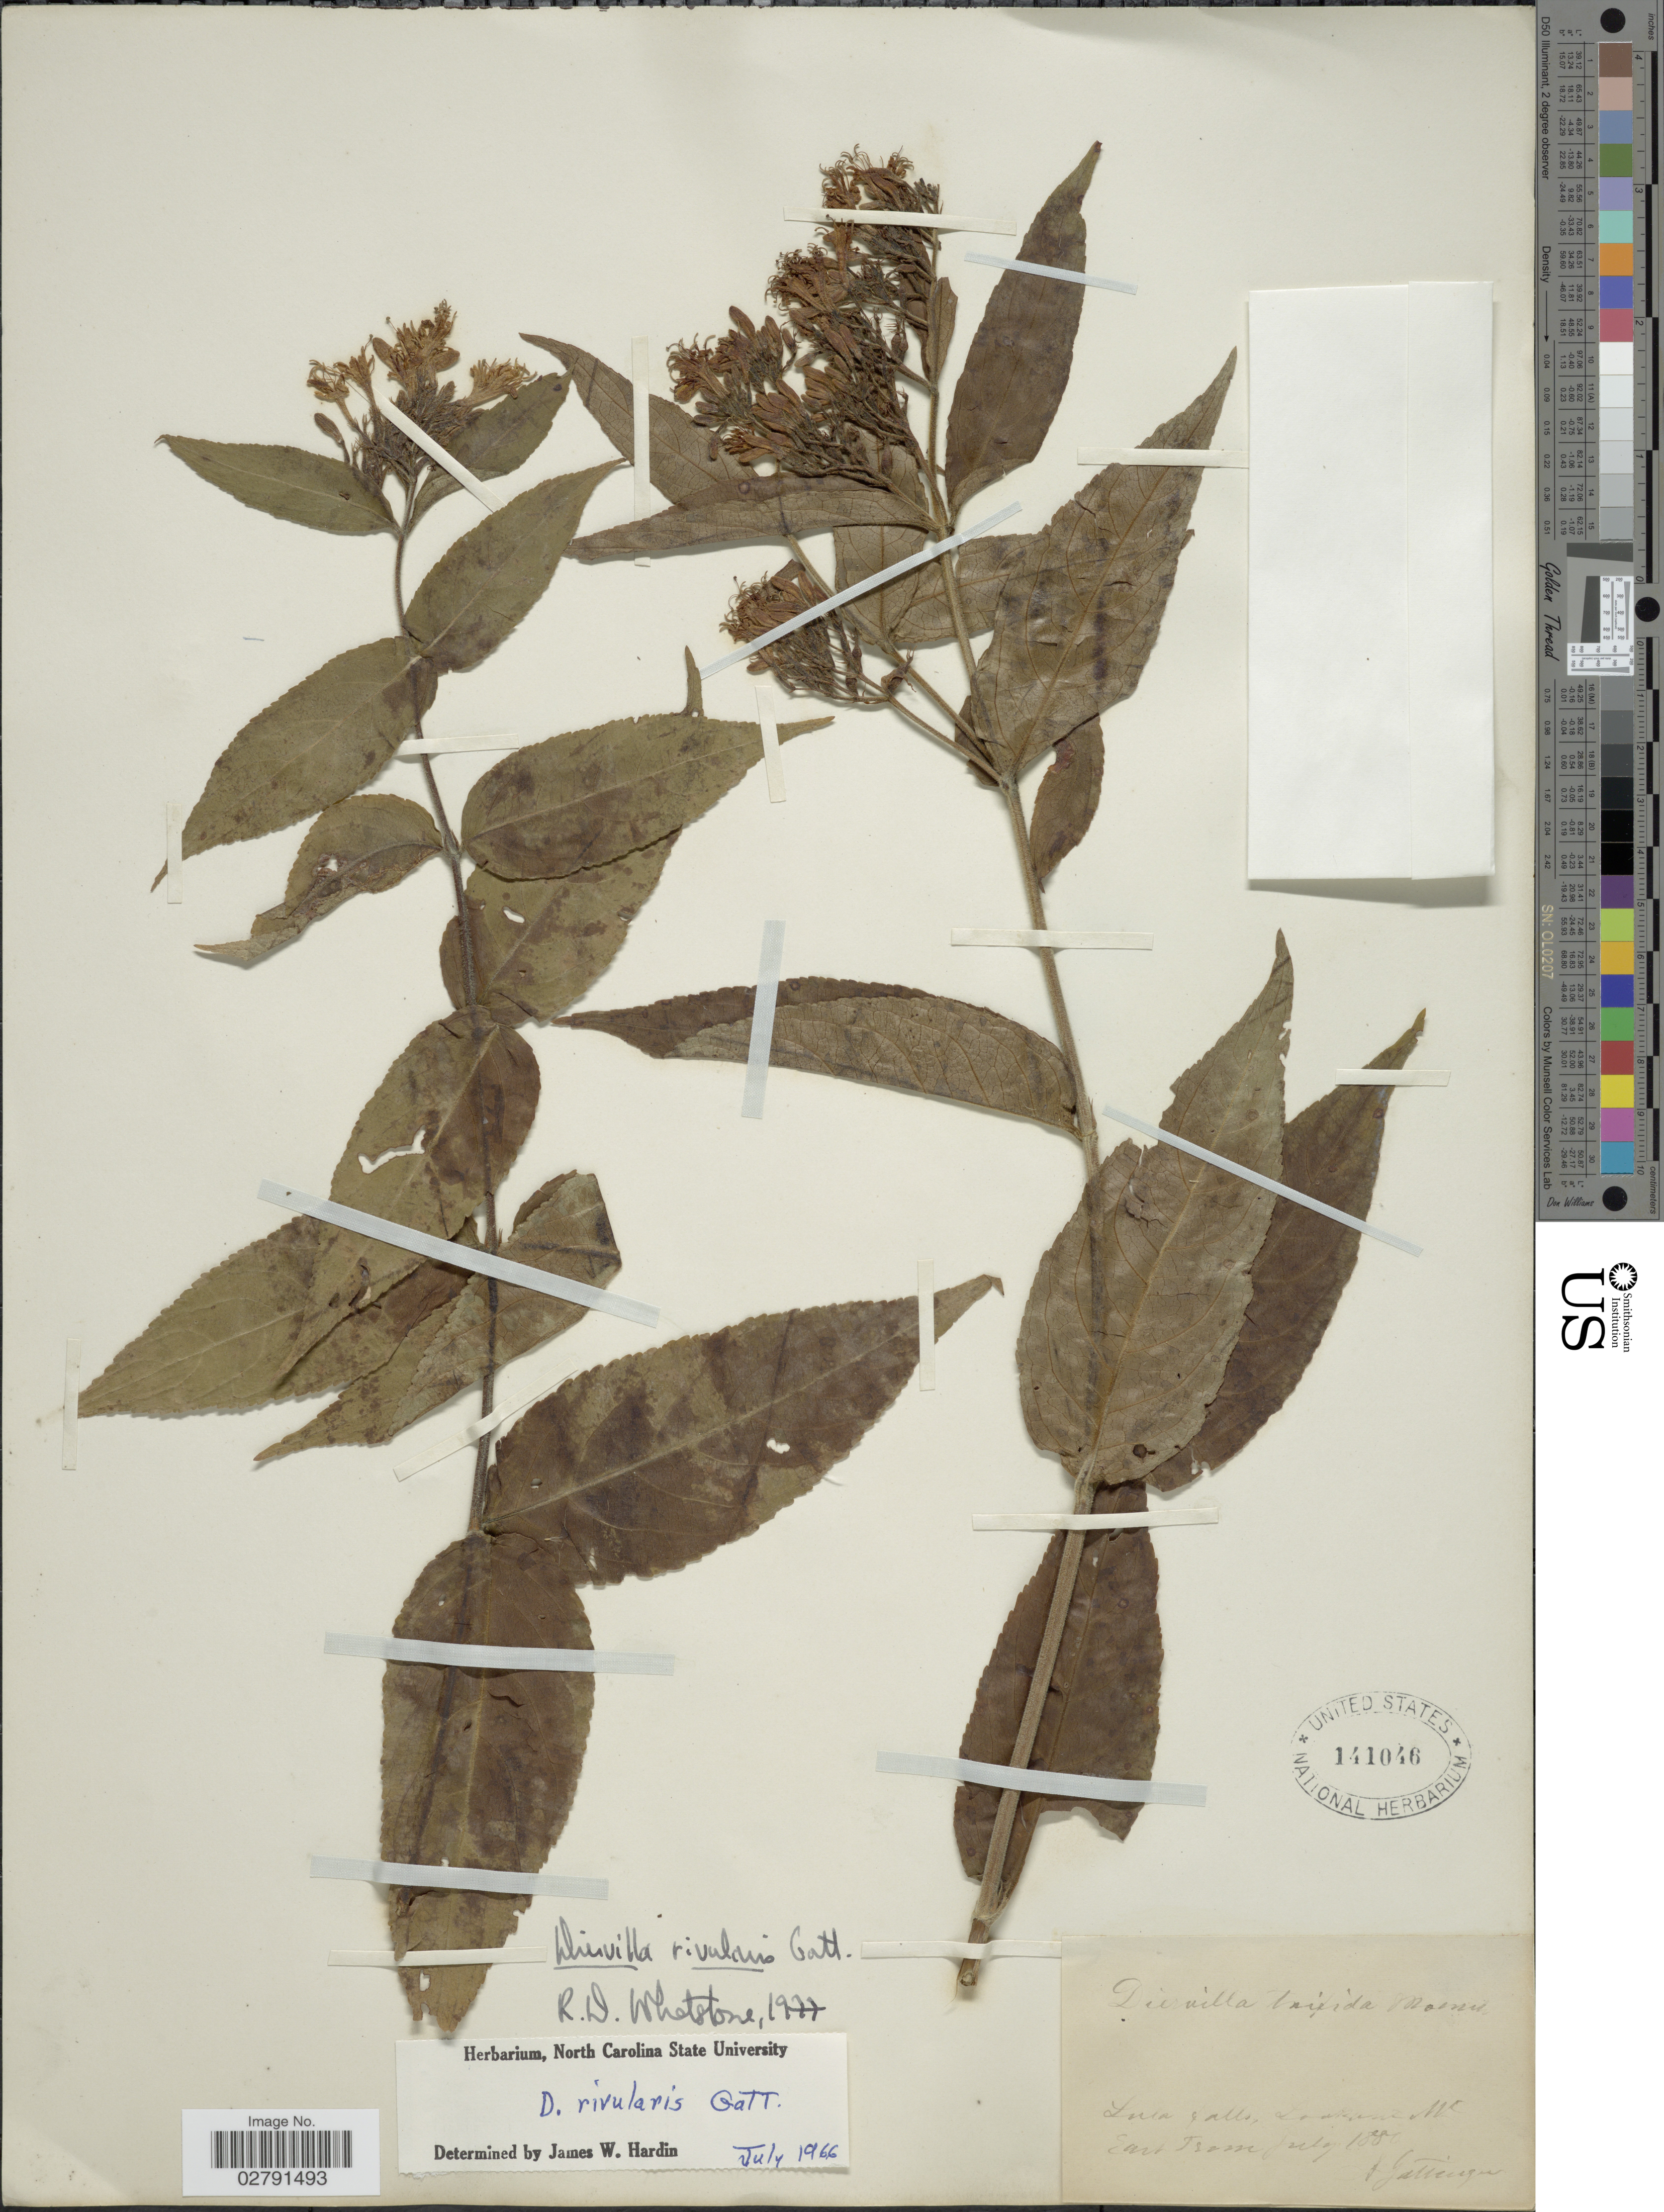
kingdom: Plantae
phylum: Tracheophyta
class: Magnoliopsida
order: Dipsacales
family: Caprifoliaceae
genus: Diervilla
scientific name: Diervilla rivularis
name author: Gatt.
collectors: A. Gattinger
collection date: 1880-07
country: United States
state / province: Tennessee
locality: Lula Falls, Lookout Mt.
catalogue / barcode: US 141046